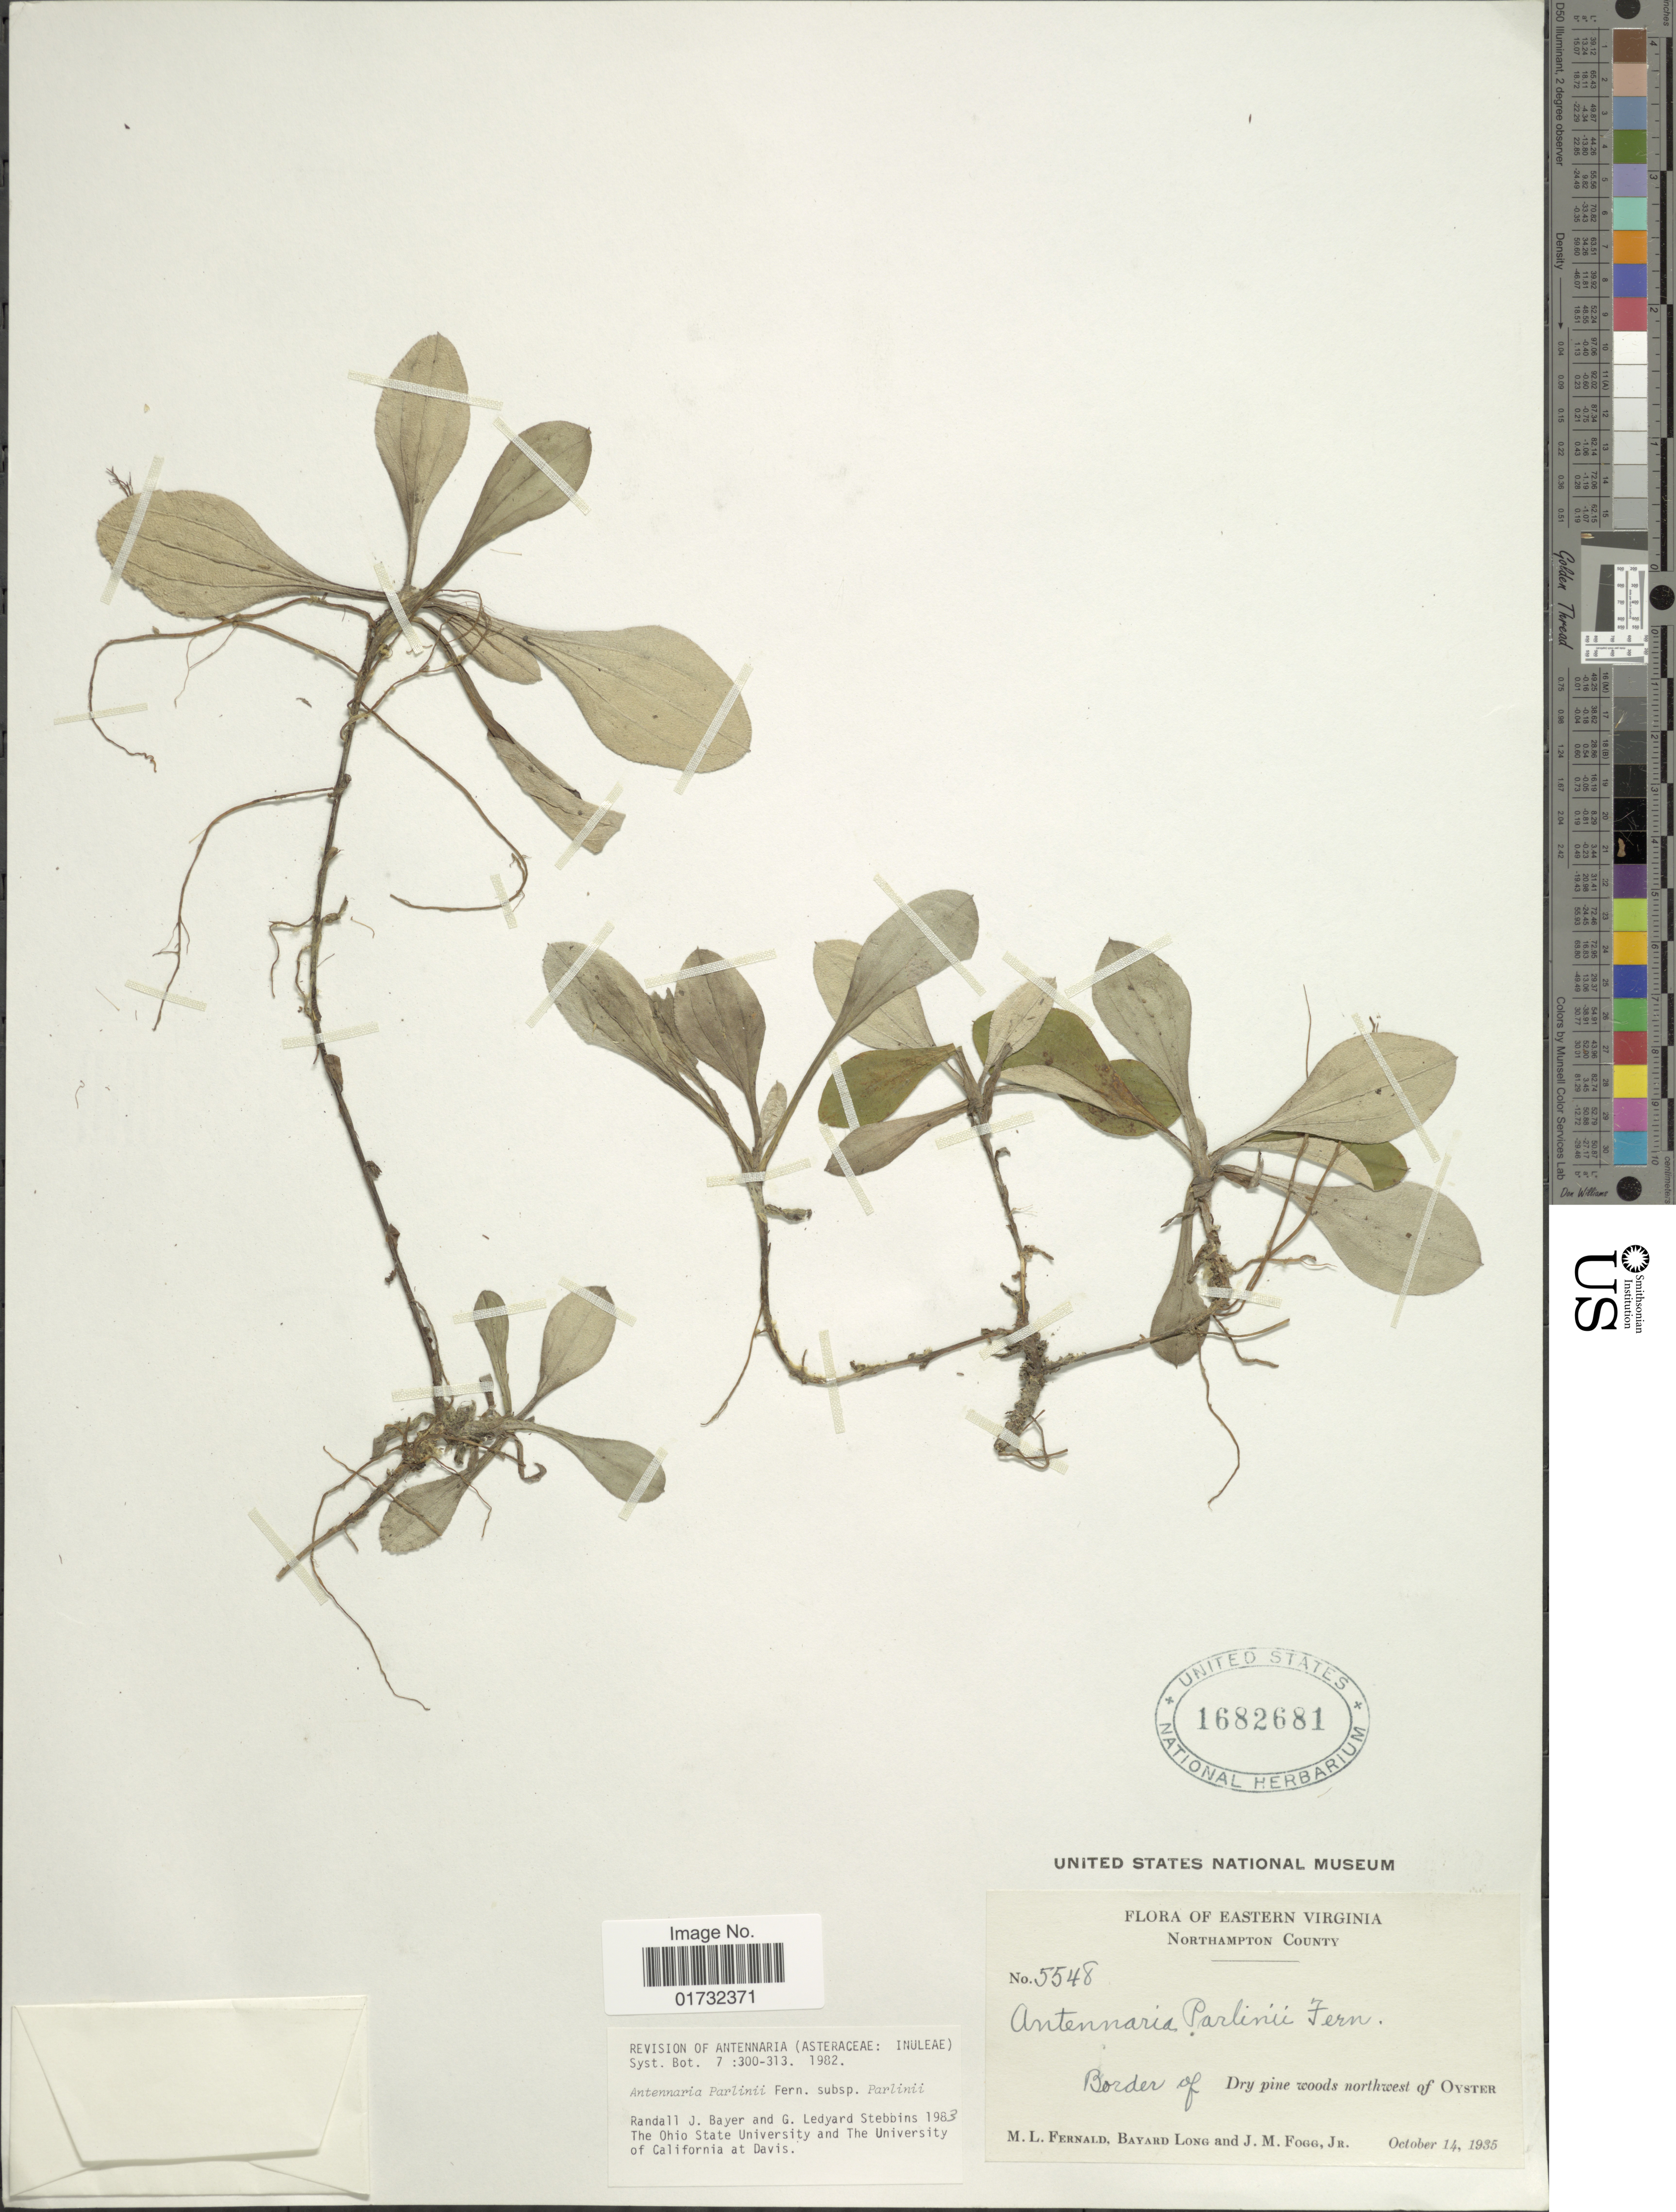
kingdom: Plantae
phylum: Tracheophyta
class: Magnoliopsida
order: Asterales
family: Asteraceae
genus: Antennaria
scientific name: Antennaria parlinii subsp. parlinii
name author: Fernald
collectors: M. L. Fernald, B. Long & J. Fogg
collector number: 5548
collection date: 1935-10-14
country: United States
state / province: Virginia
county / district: Northampton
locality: Eastern Virginia. Border of dry pine woods northeast of Oyster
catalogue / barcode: US 1682681